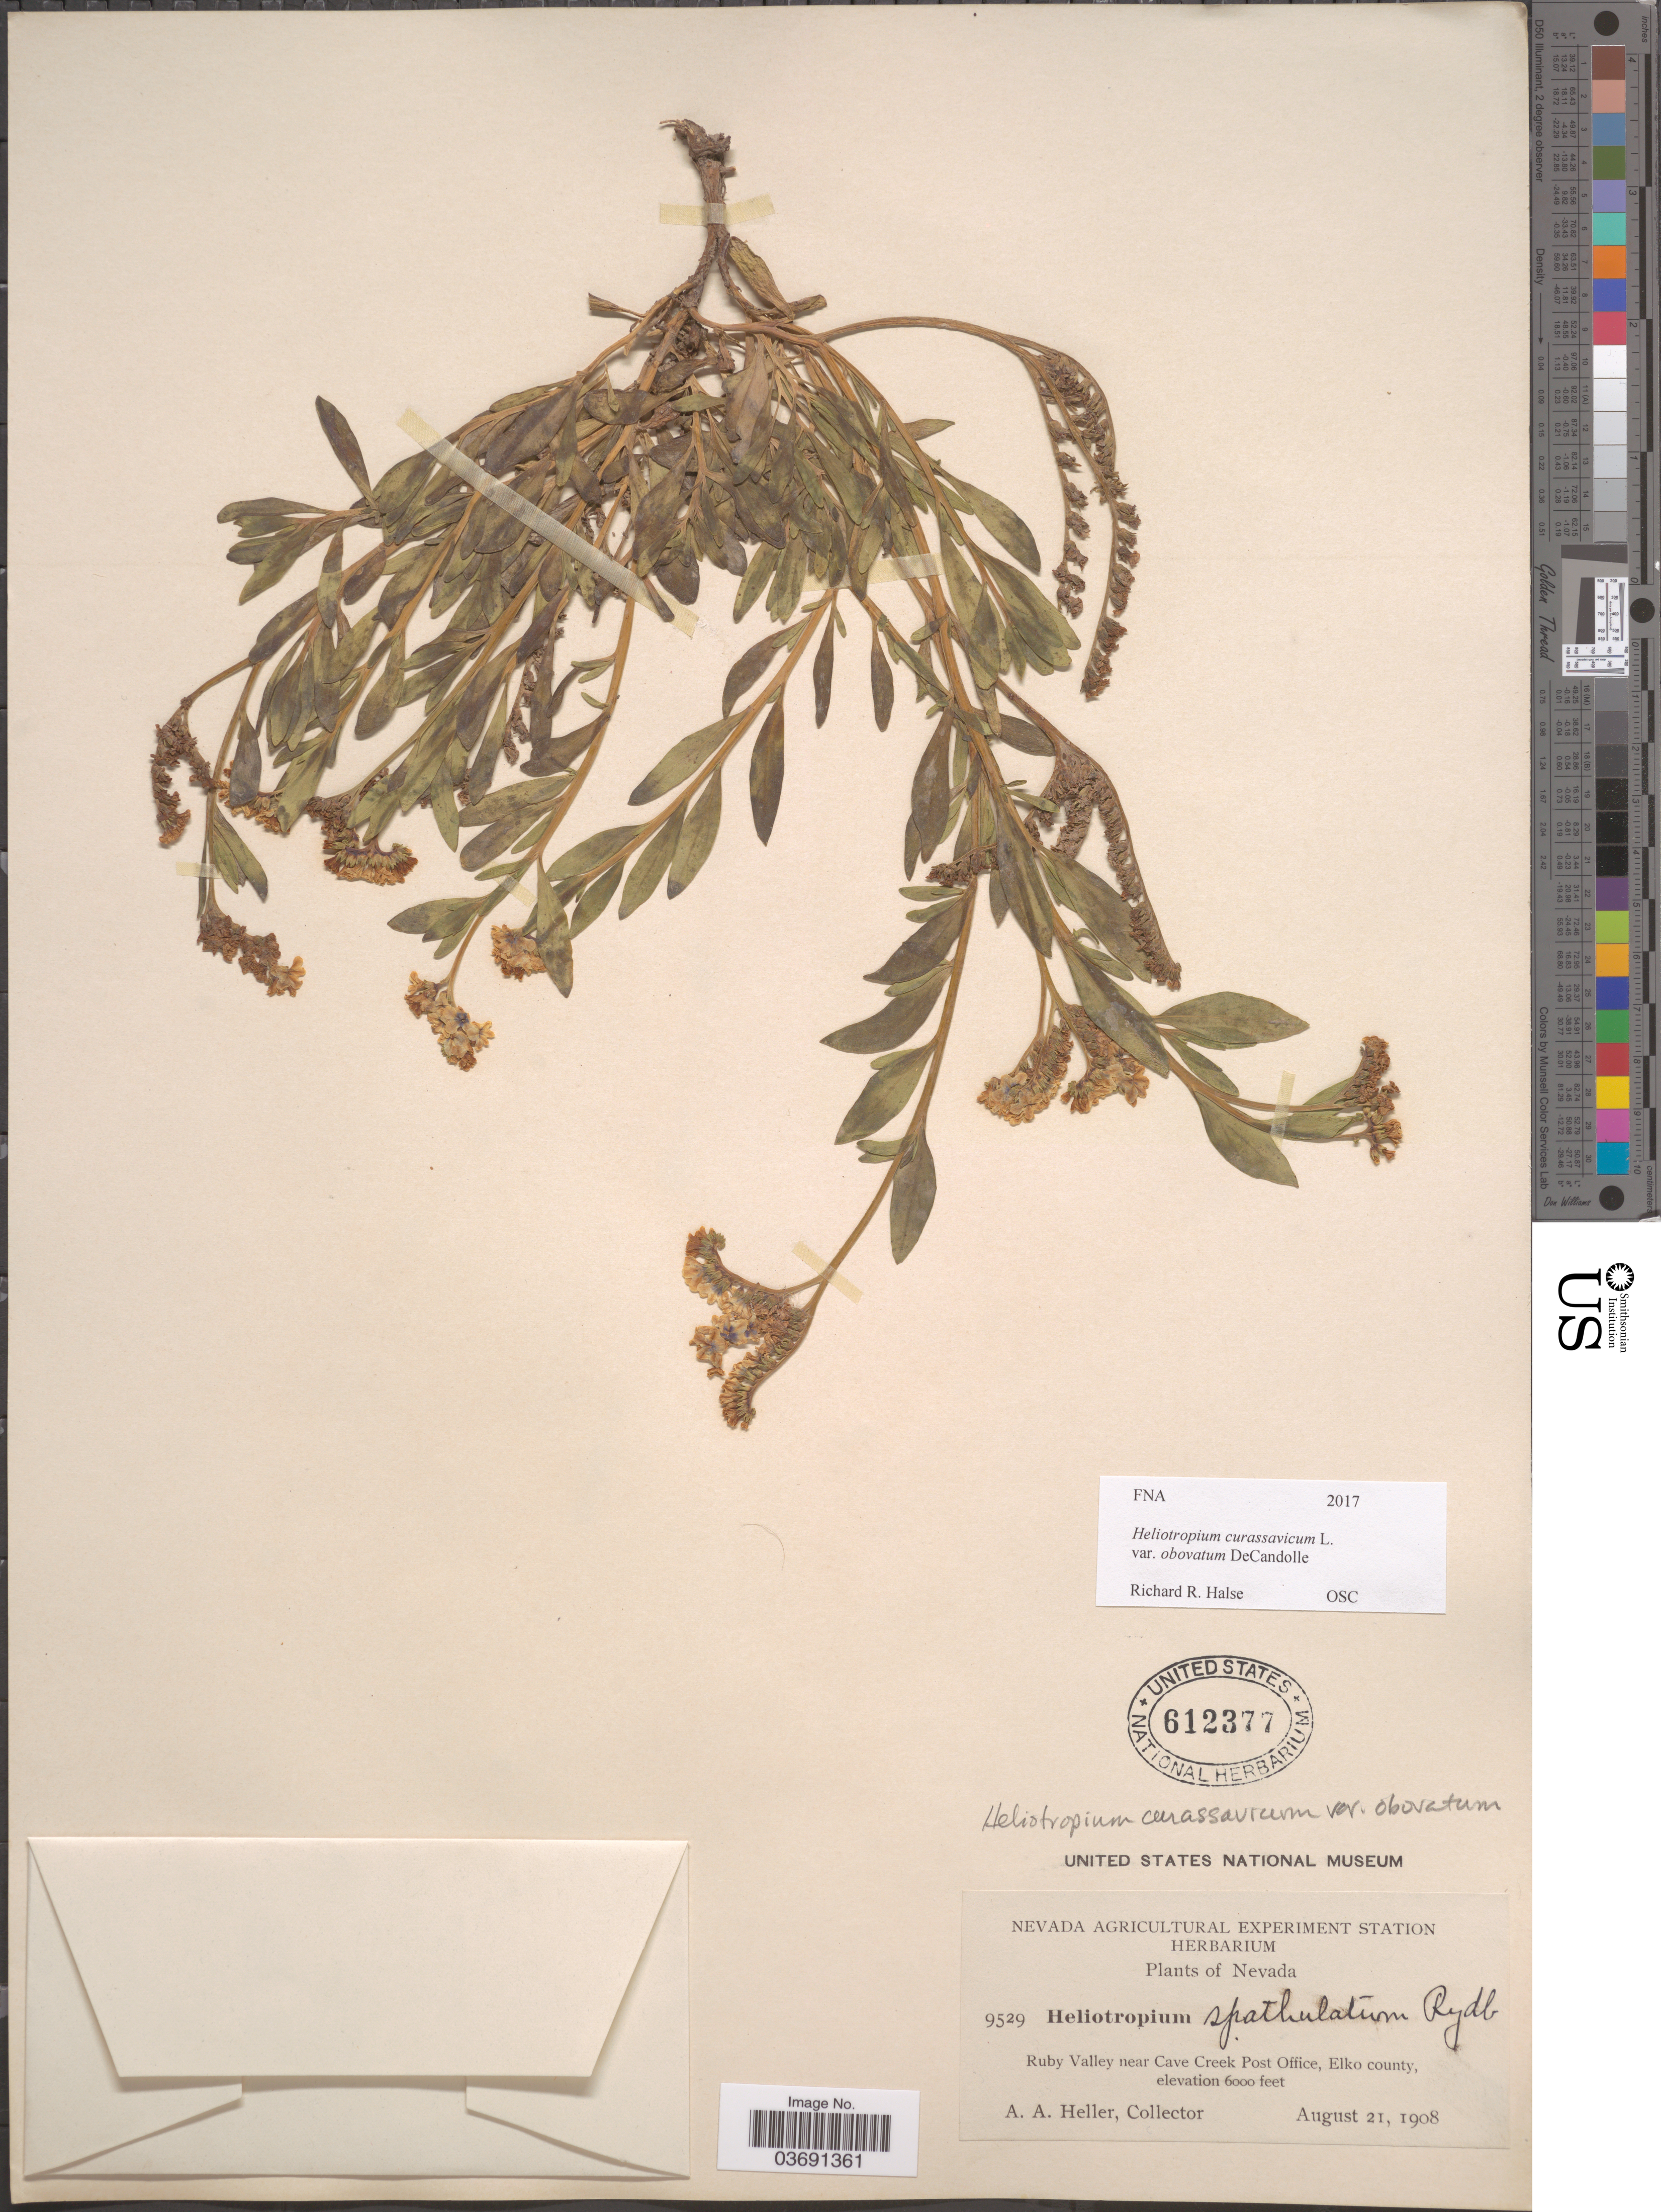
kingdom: Plantae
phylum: Tracheophyta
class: Magnoliopsida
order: Boraginales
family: Heliotropiaceae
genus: Heliotropium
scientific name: Heliotropium curassavicum subsp. obovatum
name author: (DC.) Á. Löve & D. Löve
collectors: A. A. Heller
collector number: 9529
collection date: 1908-08-21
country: United States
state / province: Nevada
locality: Ruby Valley near Cave Creek Post Office, Elko County.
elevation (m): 1829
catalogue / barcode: US 612377